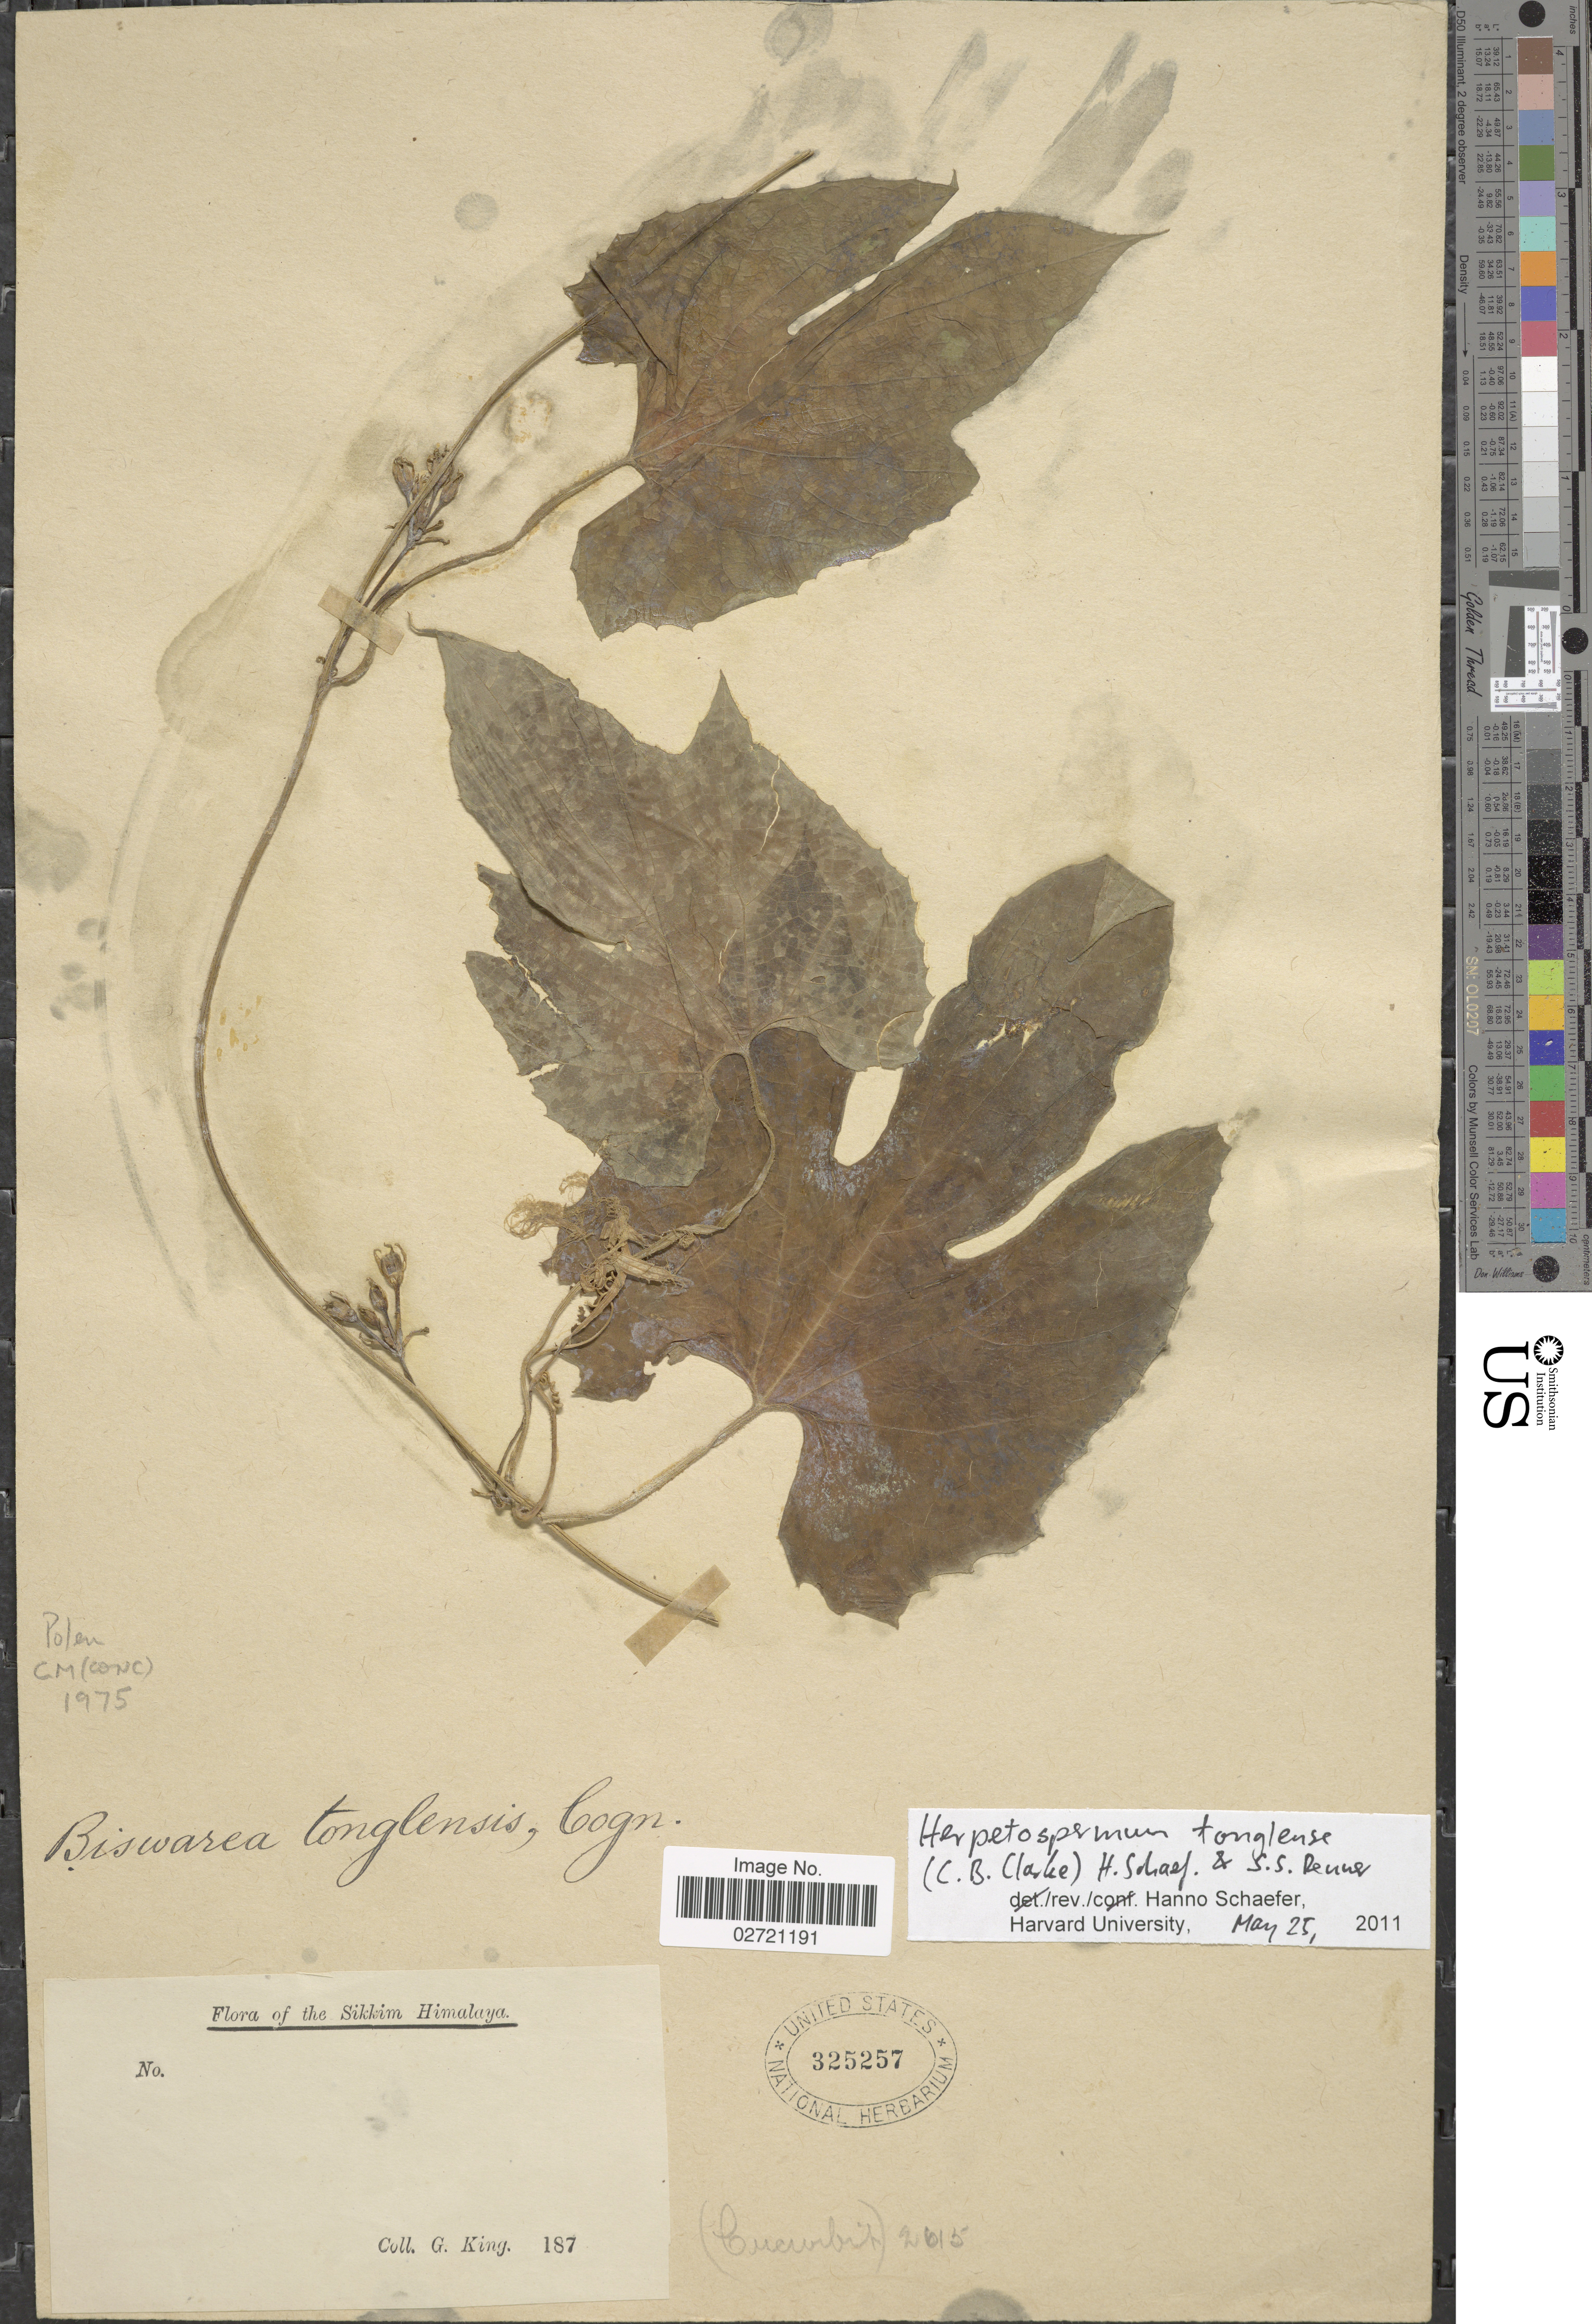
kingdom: Plantae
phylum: Tracheophyta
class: Magnoliopsida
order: Cucurbitales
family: Cucurbitaceae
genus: Herpetospermum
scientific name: Herpetospermum tonglense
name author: (C.B. Clarke) H. Schaef. & S.S. Renner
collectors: G. King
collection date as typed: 187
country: India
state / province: Sikkim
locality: Himalaya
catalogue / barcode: US 325257